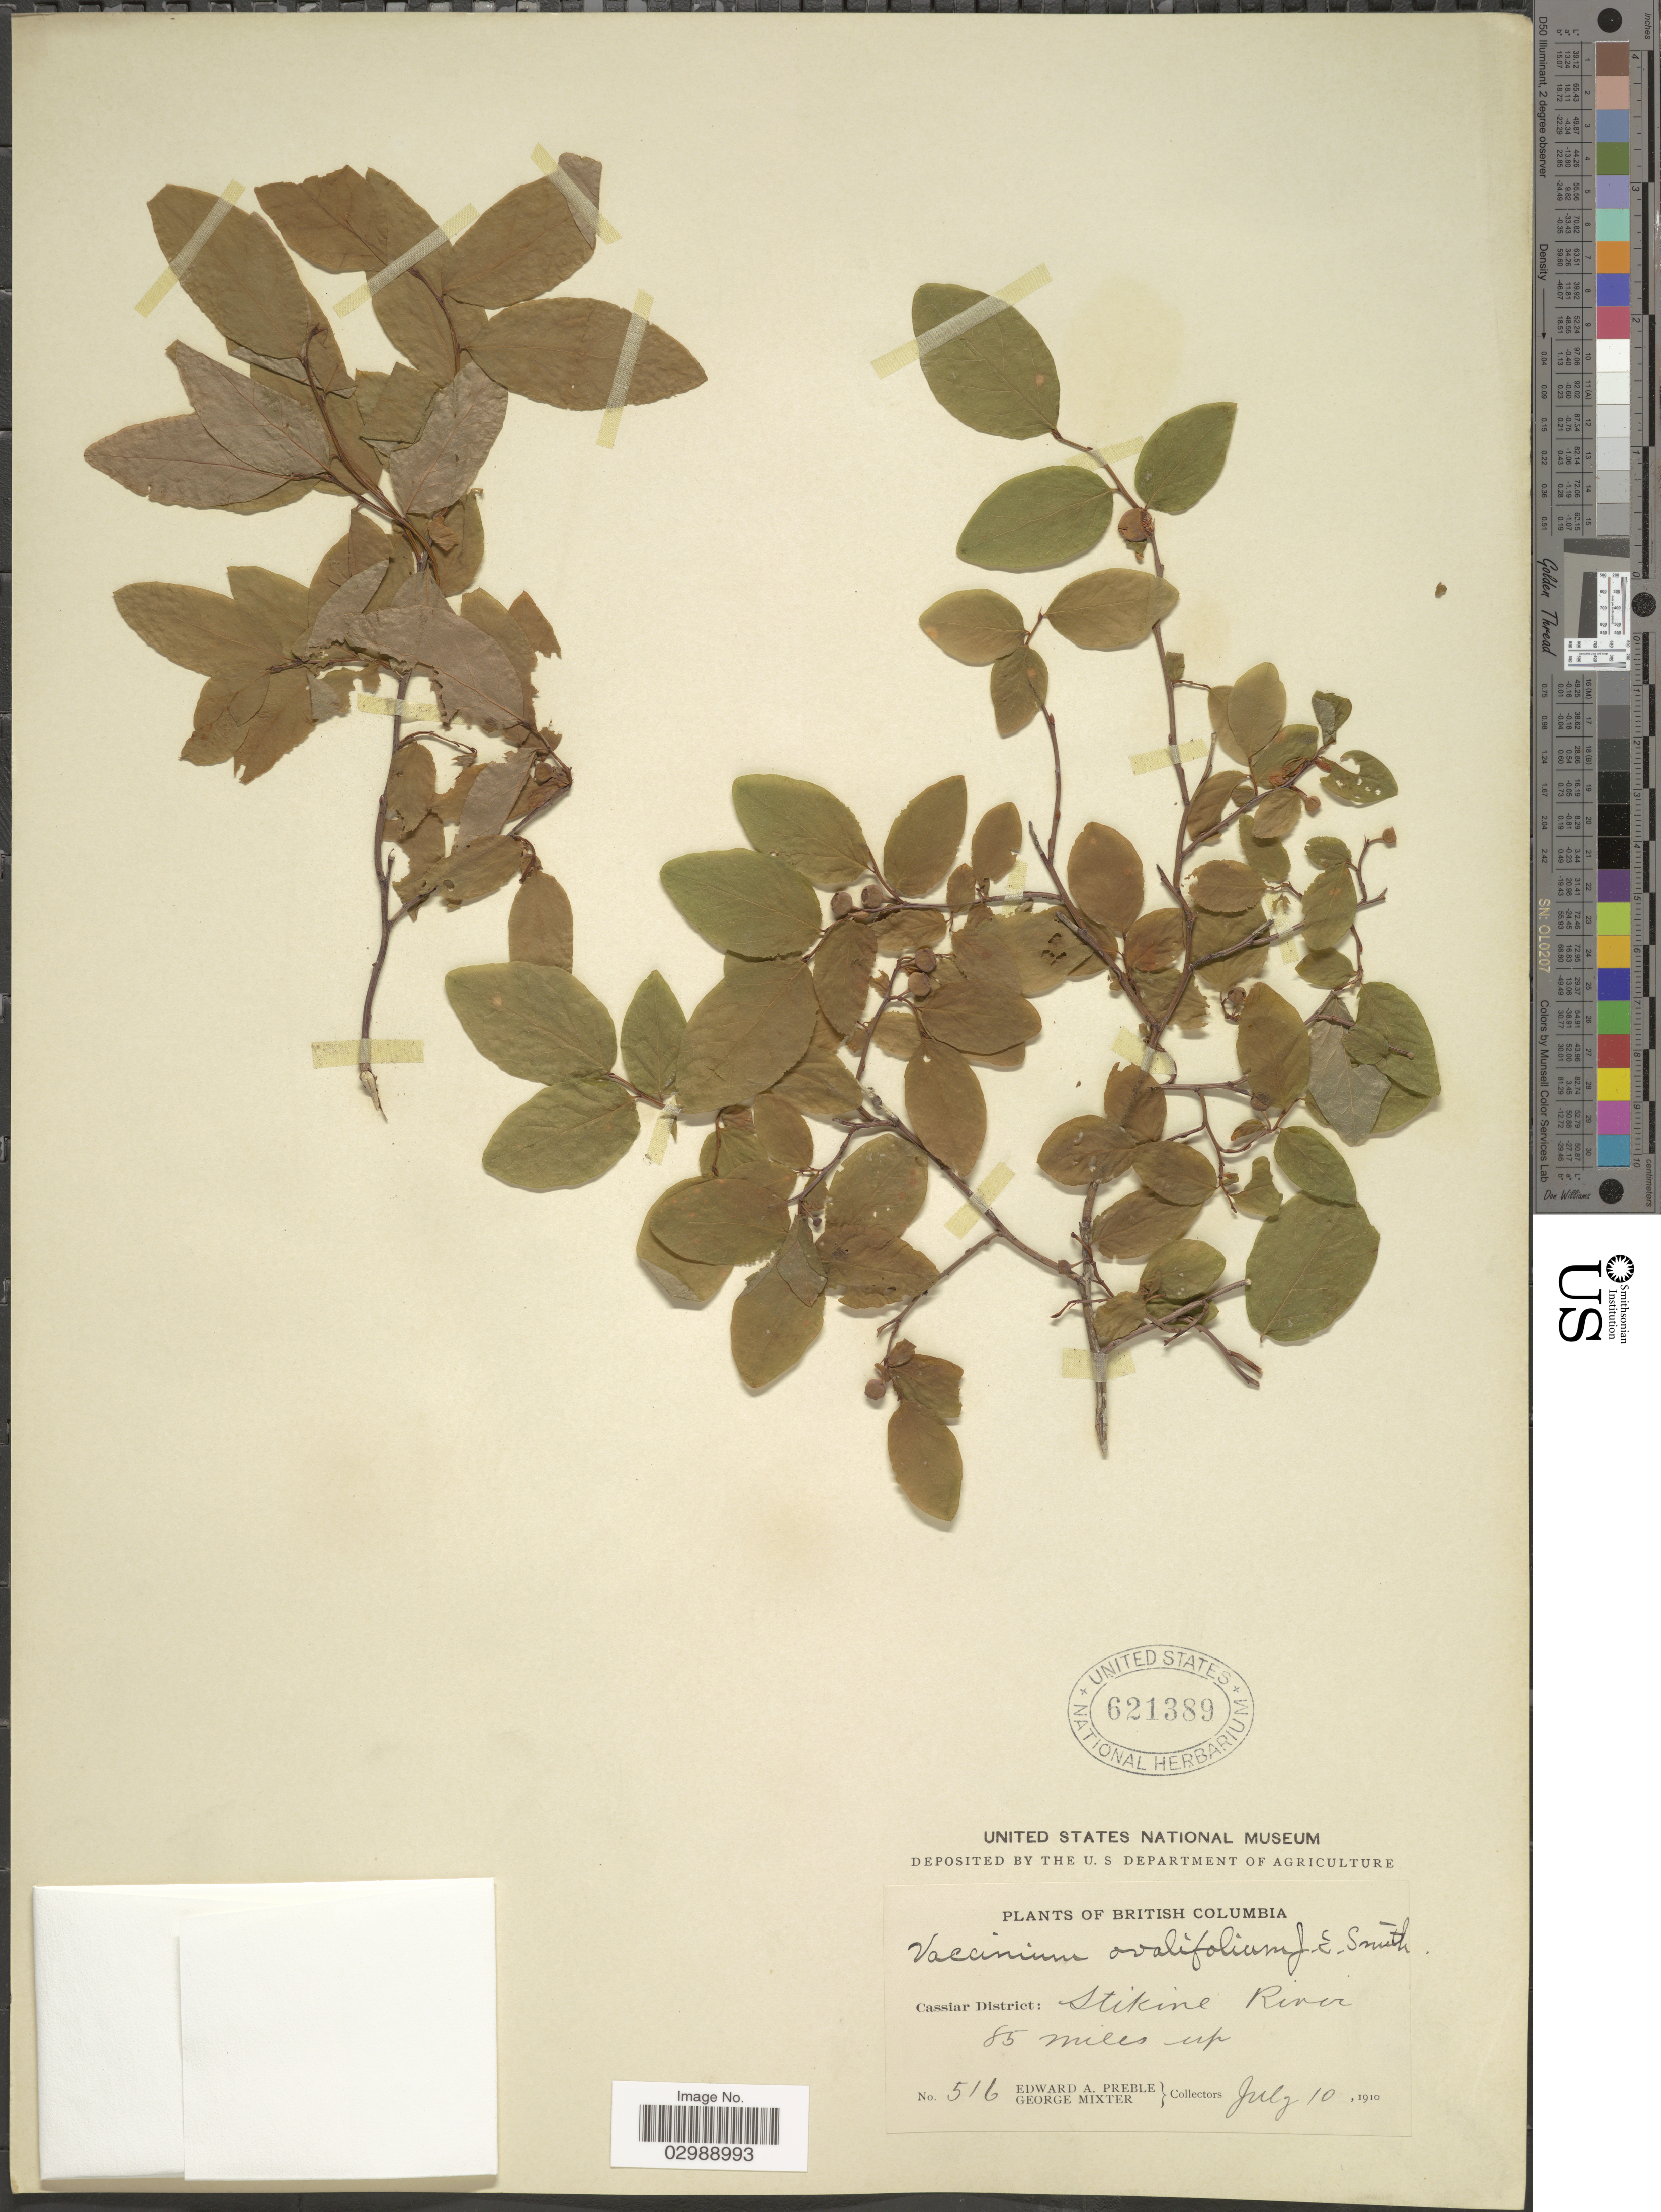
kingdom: Plantae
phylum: Tracheophyta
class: Magnoliopsida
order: Ericales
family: Ericaceae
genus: Vaccinium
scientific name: Vaccinium ovalifolium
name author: Sm.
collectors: E. Preble & G. Mixter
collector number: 516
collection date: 1910-07-10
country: Canada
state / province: British Columbia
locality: Cassiar District: Stikine River 85 miles up.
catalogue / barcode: US 621389